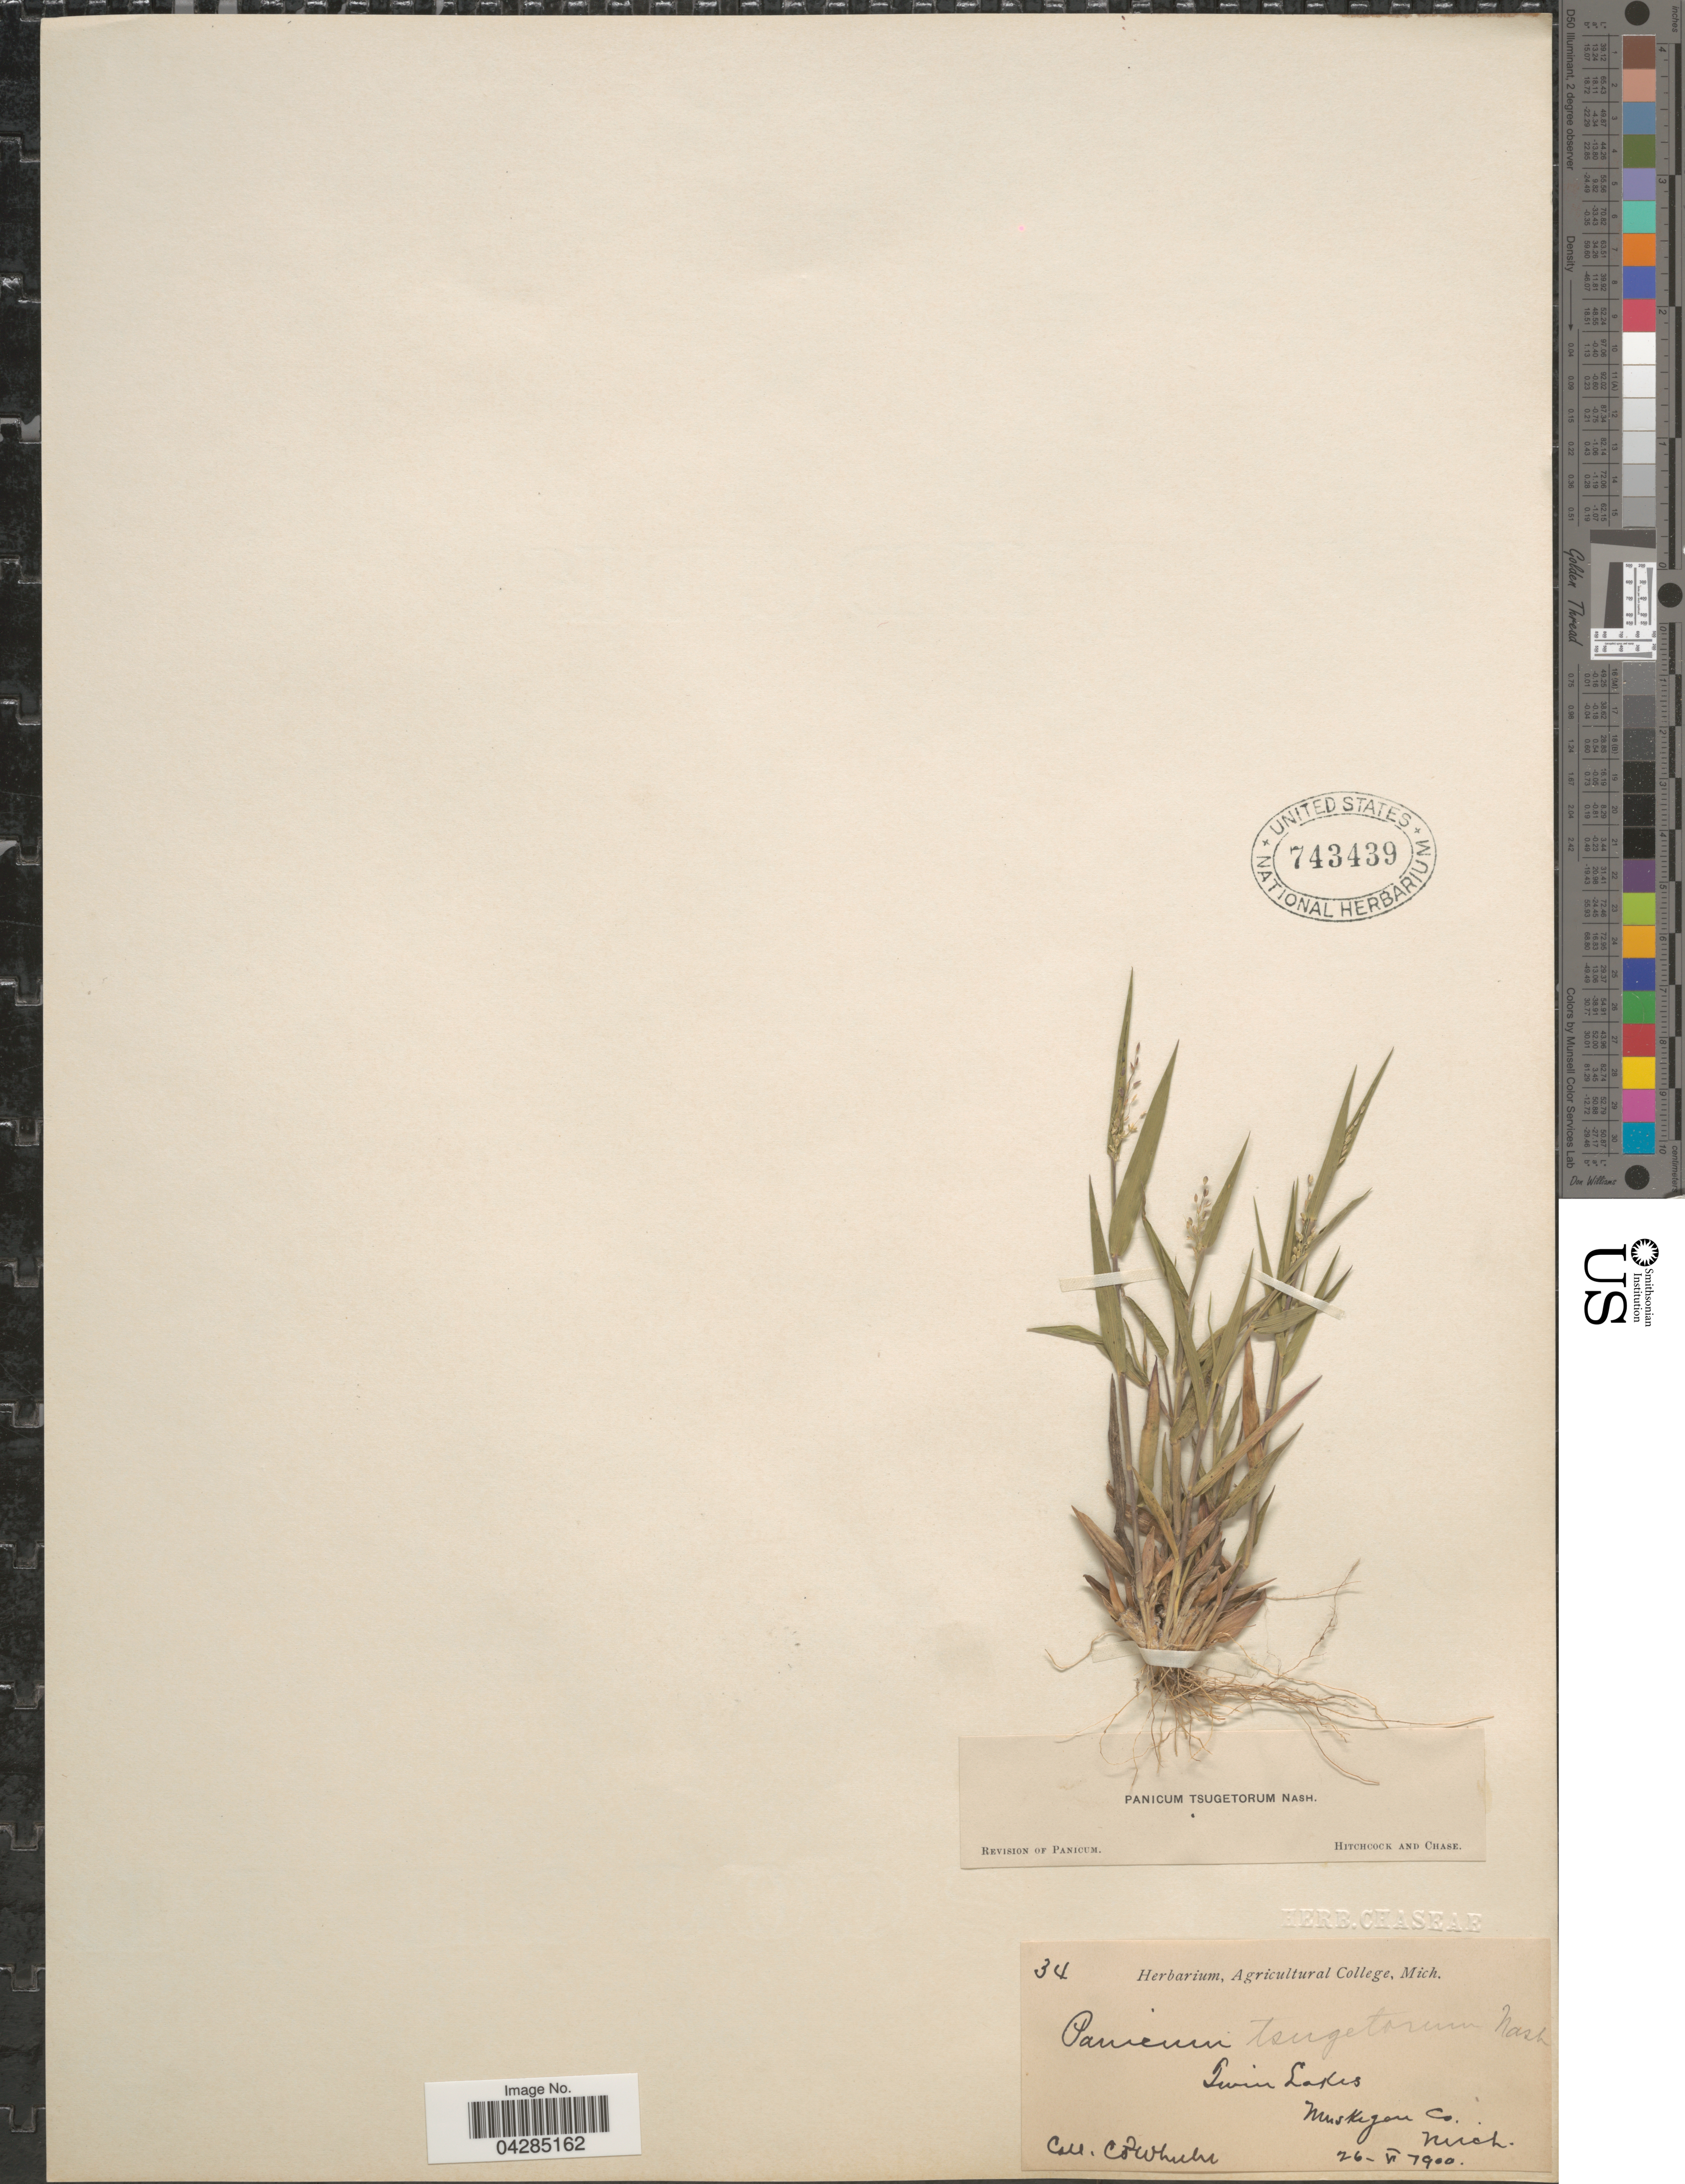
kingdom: Plantae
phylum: Tracheophyta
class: Liliopsida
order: Poales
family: Poaceae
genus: Dichanthelium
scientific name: Dichanthelium portoricense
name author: (Desv. ex Ham.) B.F. Hansen & Wunderlin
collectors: C. Wheeler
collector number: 34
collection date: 1900-06-26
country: United States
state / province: Michigan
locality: Twin Lakes. Muskegon Co.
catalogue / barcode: US 743439